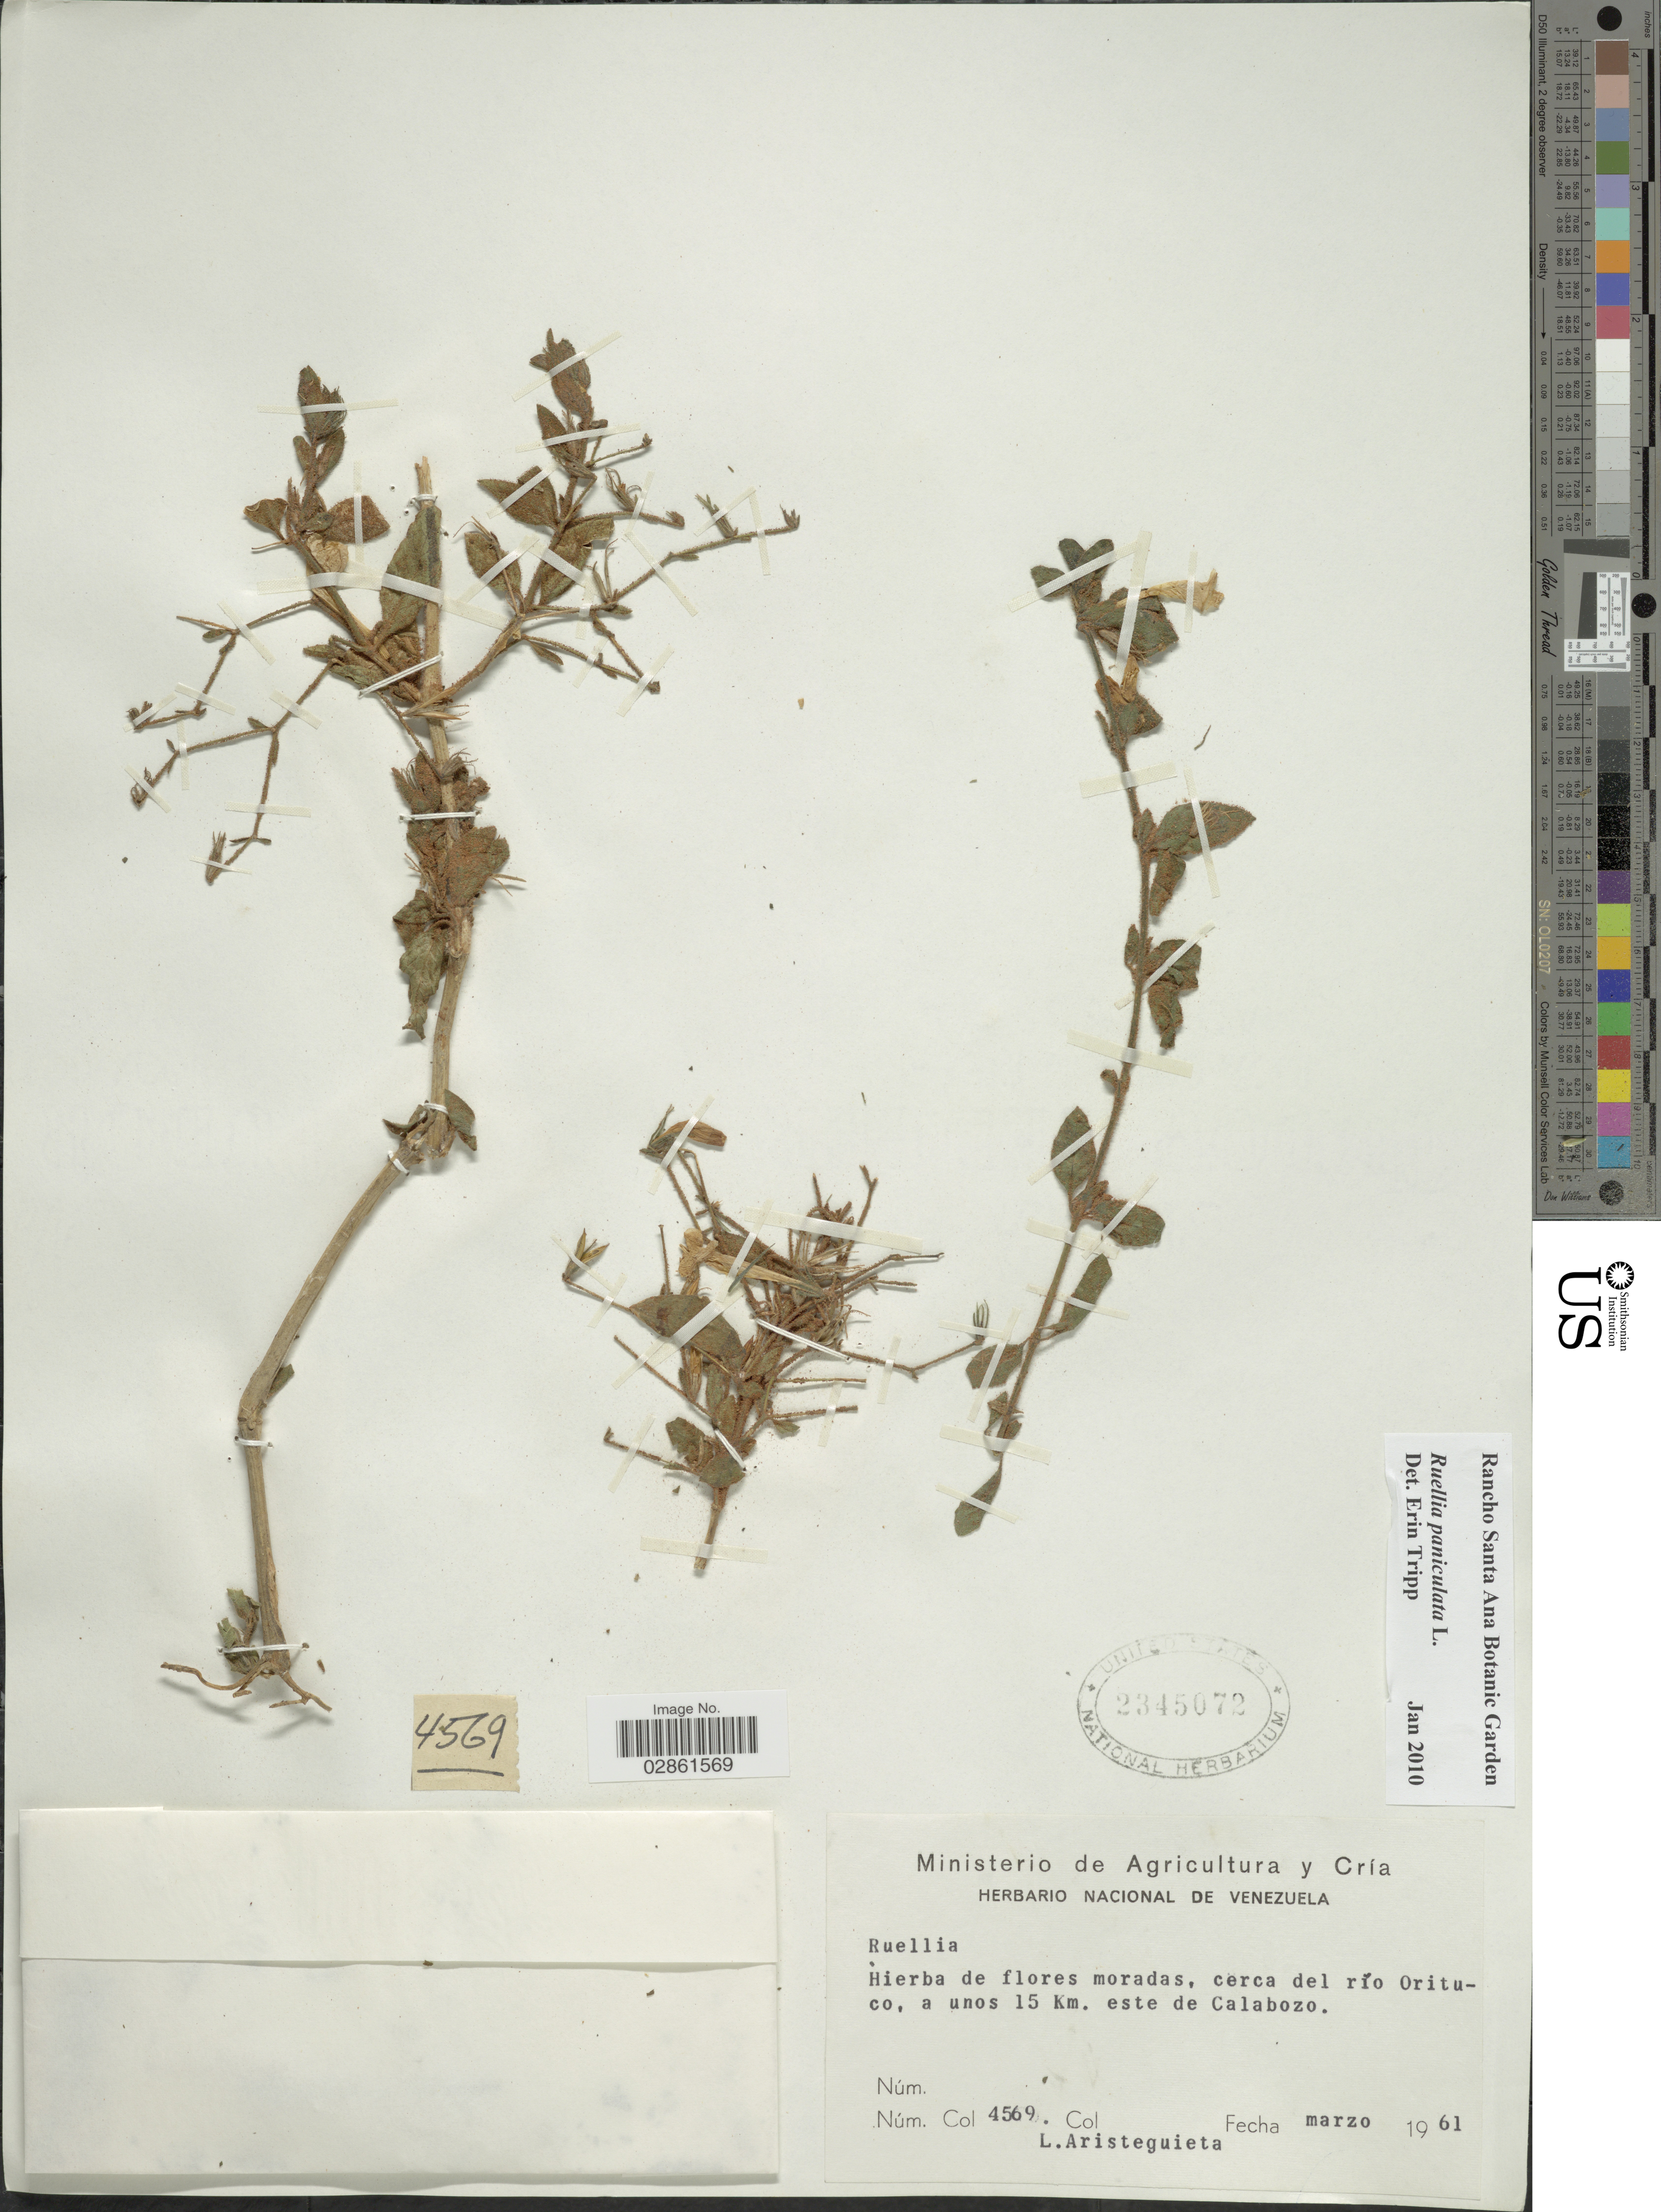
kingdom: Plantae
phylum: Tracheophyta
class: Magnoliopsida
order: Lamiales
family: Acanthaceae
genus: Ruellia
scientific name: Ruellia paniculata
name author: L.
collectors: L. Aristeguieta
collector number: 4569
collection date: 1961-03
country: Venezuela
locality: Cerca del río Orituco, a unos 15 Km. este de Calabozo.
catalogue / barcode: US 2345072